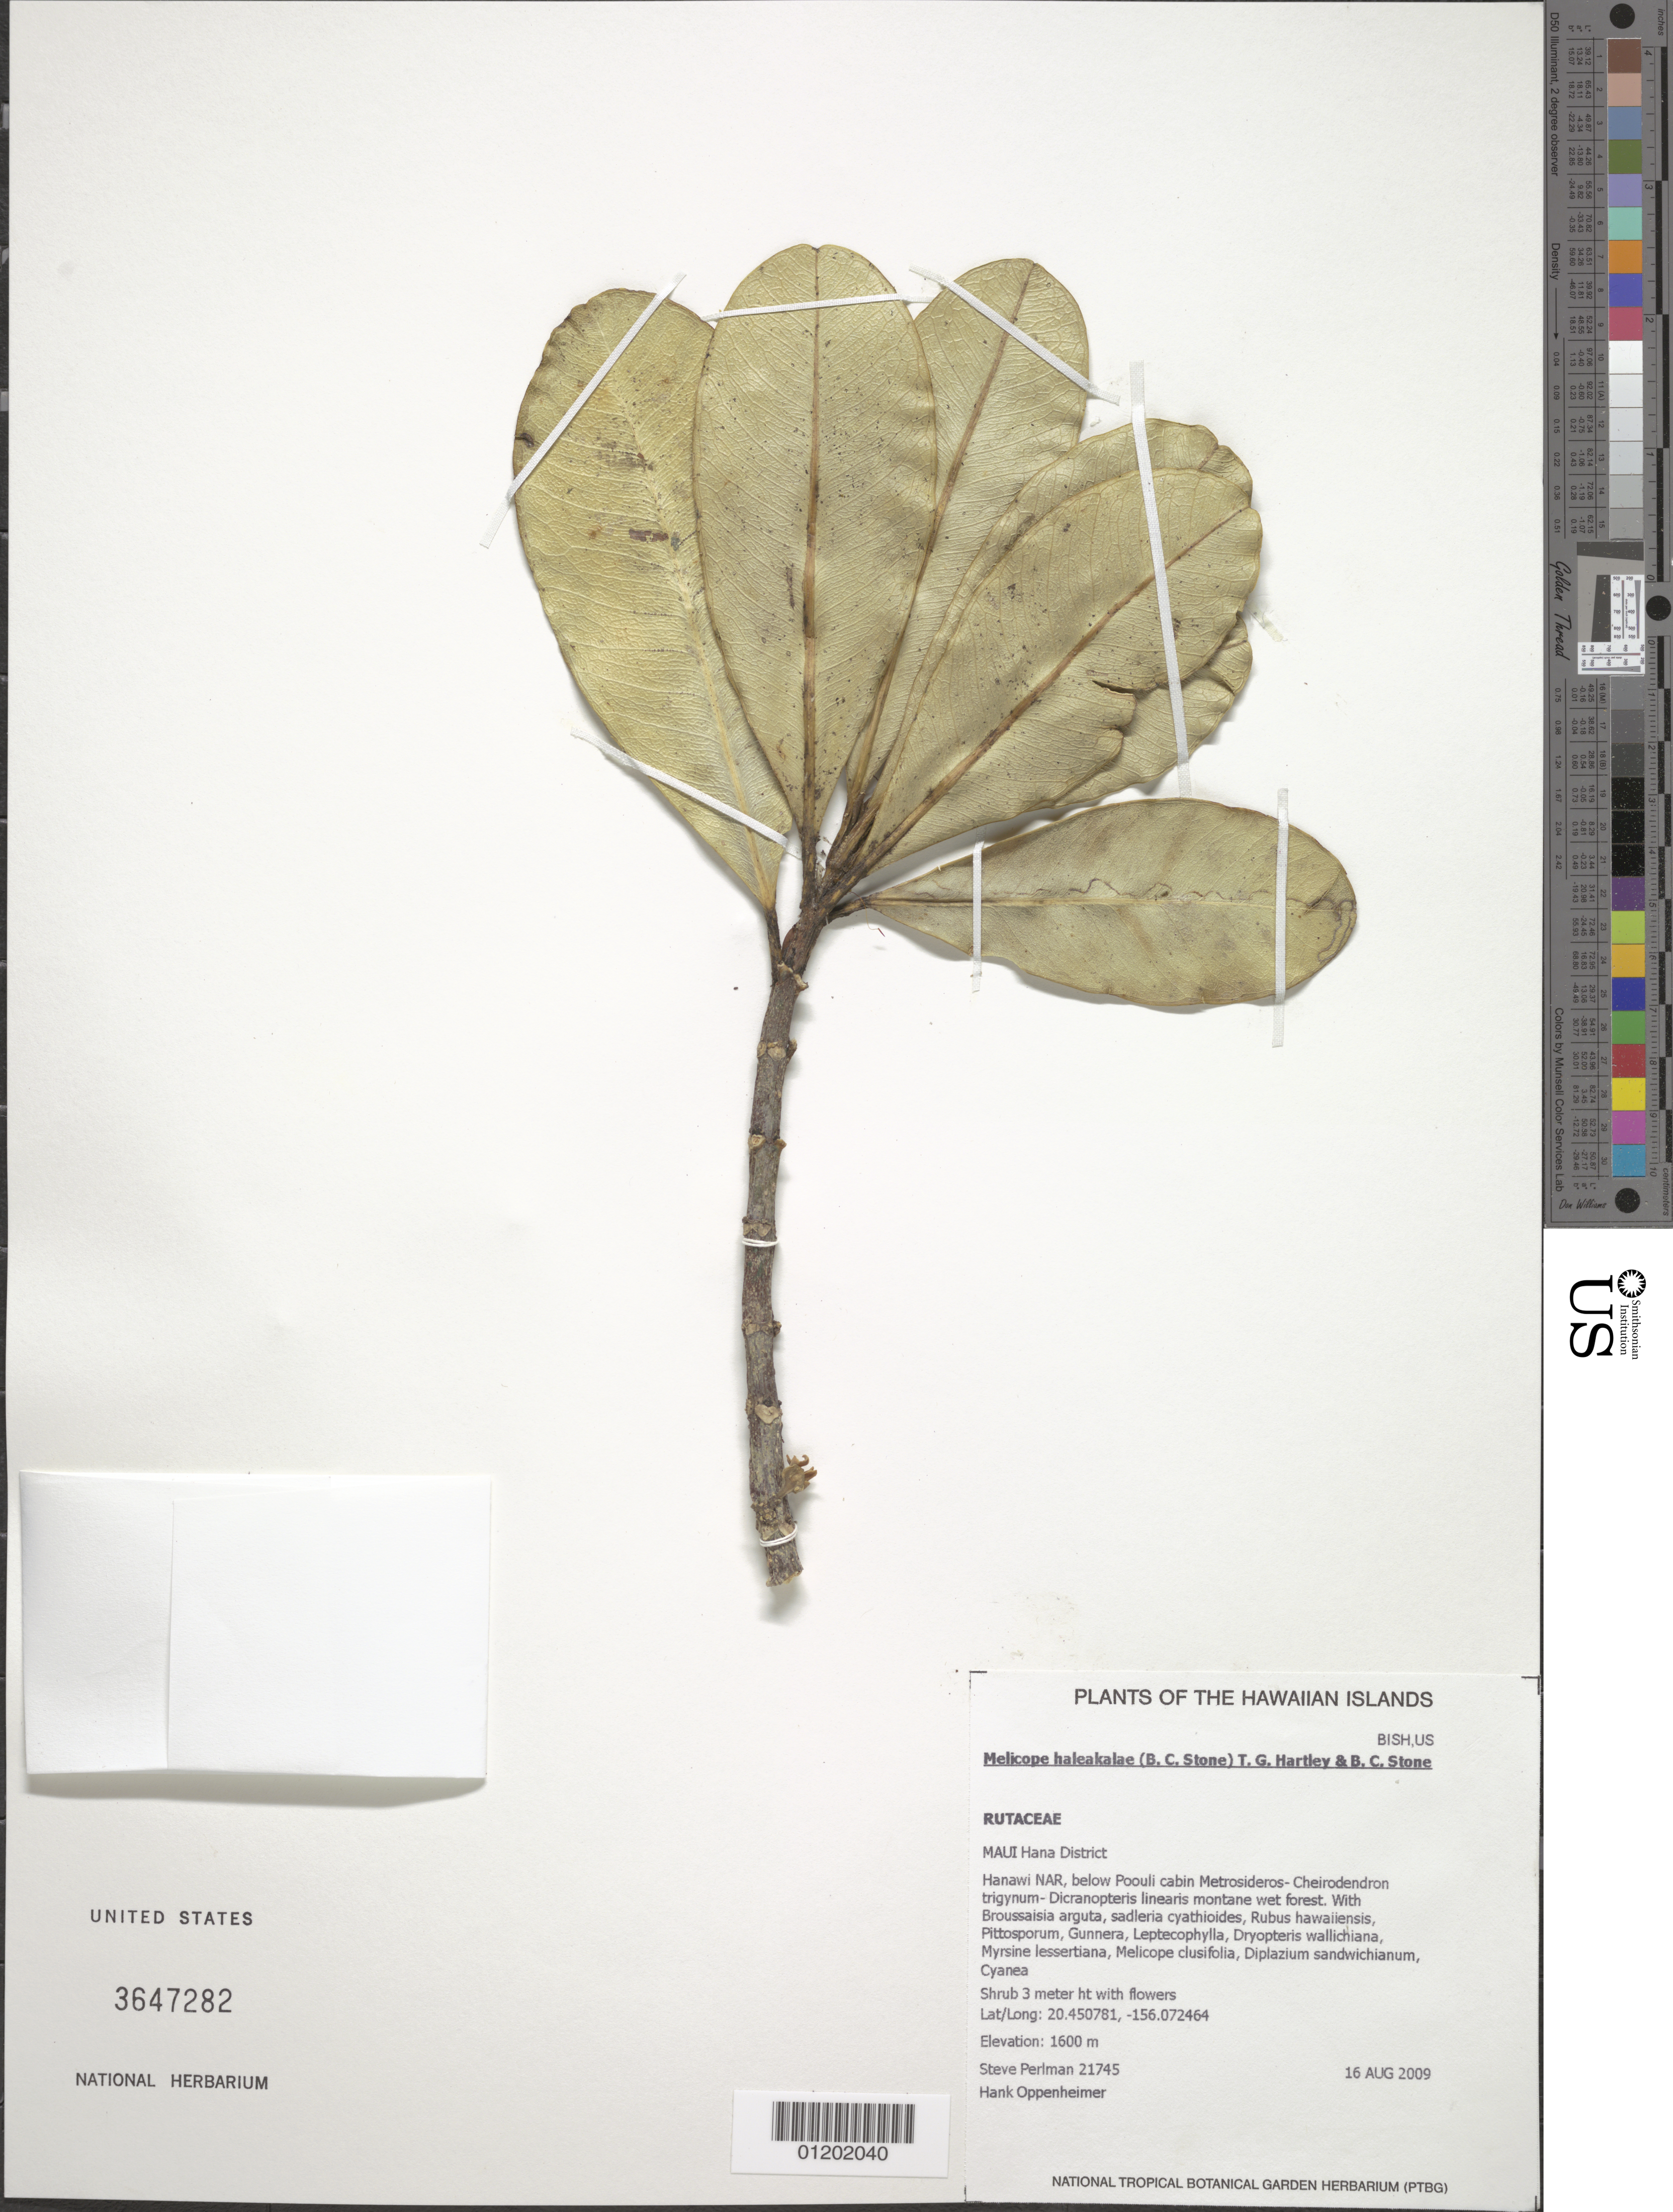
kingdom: Plantae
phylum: Tracheophyta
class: Magnoliopsida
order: Sapindales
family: Rutaceae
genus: Melicope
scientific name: Melicope haleakalae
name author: (B.C. Stone) T.G. Hartley & B.C. Stone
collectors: S. P. Perlman & H. L. Oppenheimer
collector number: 21745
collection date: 2009-08-16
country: United States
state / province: Hawaii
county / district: Maui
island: Maui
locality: Hamakua District, Hanawi NAR, below Poouli cabin.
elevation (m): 1600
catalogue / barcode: US 3647282